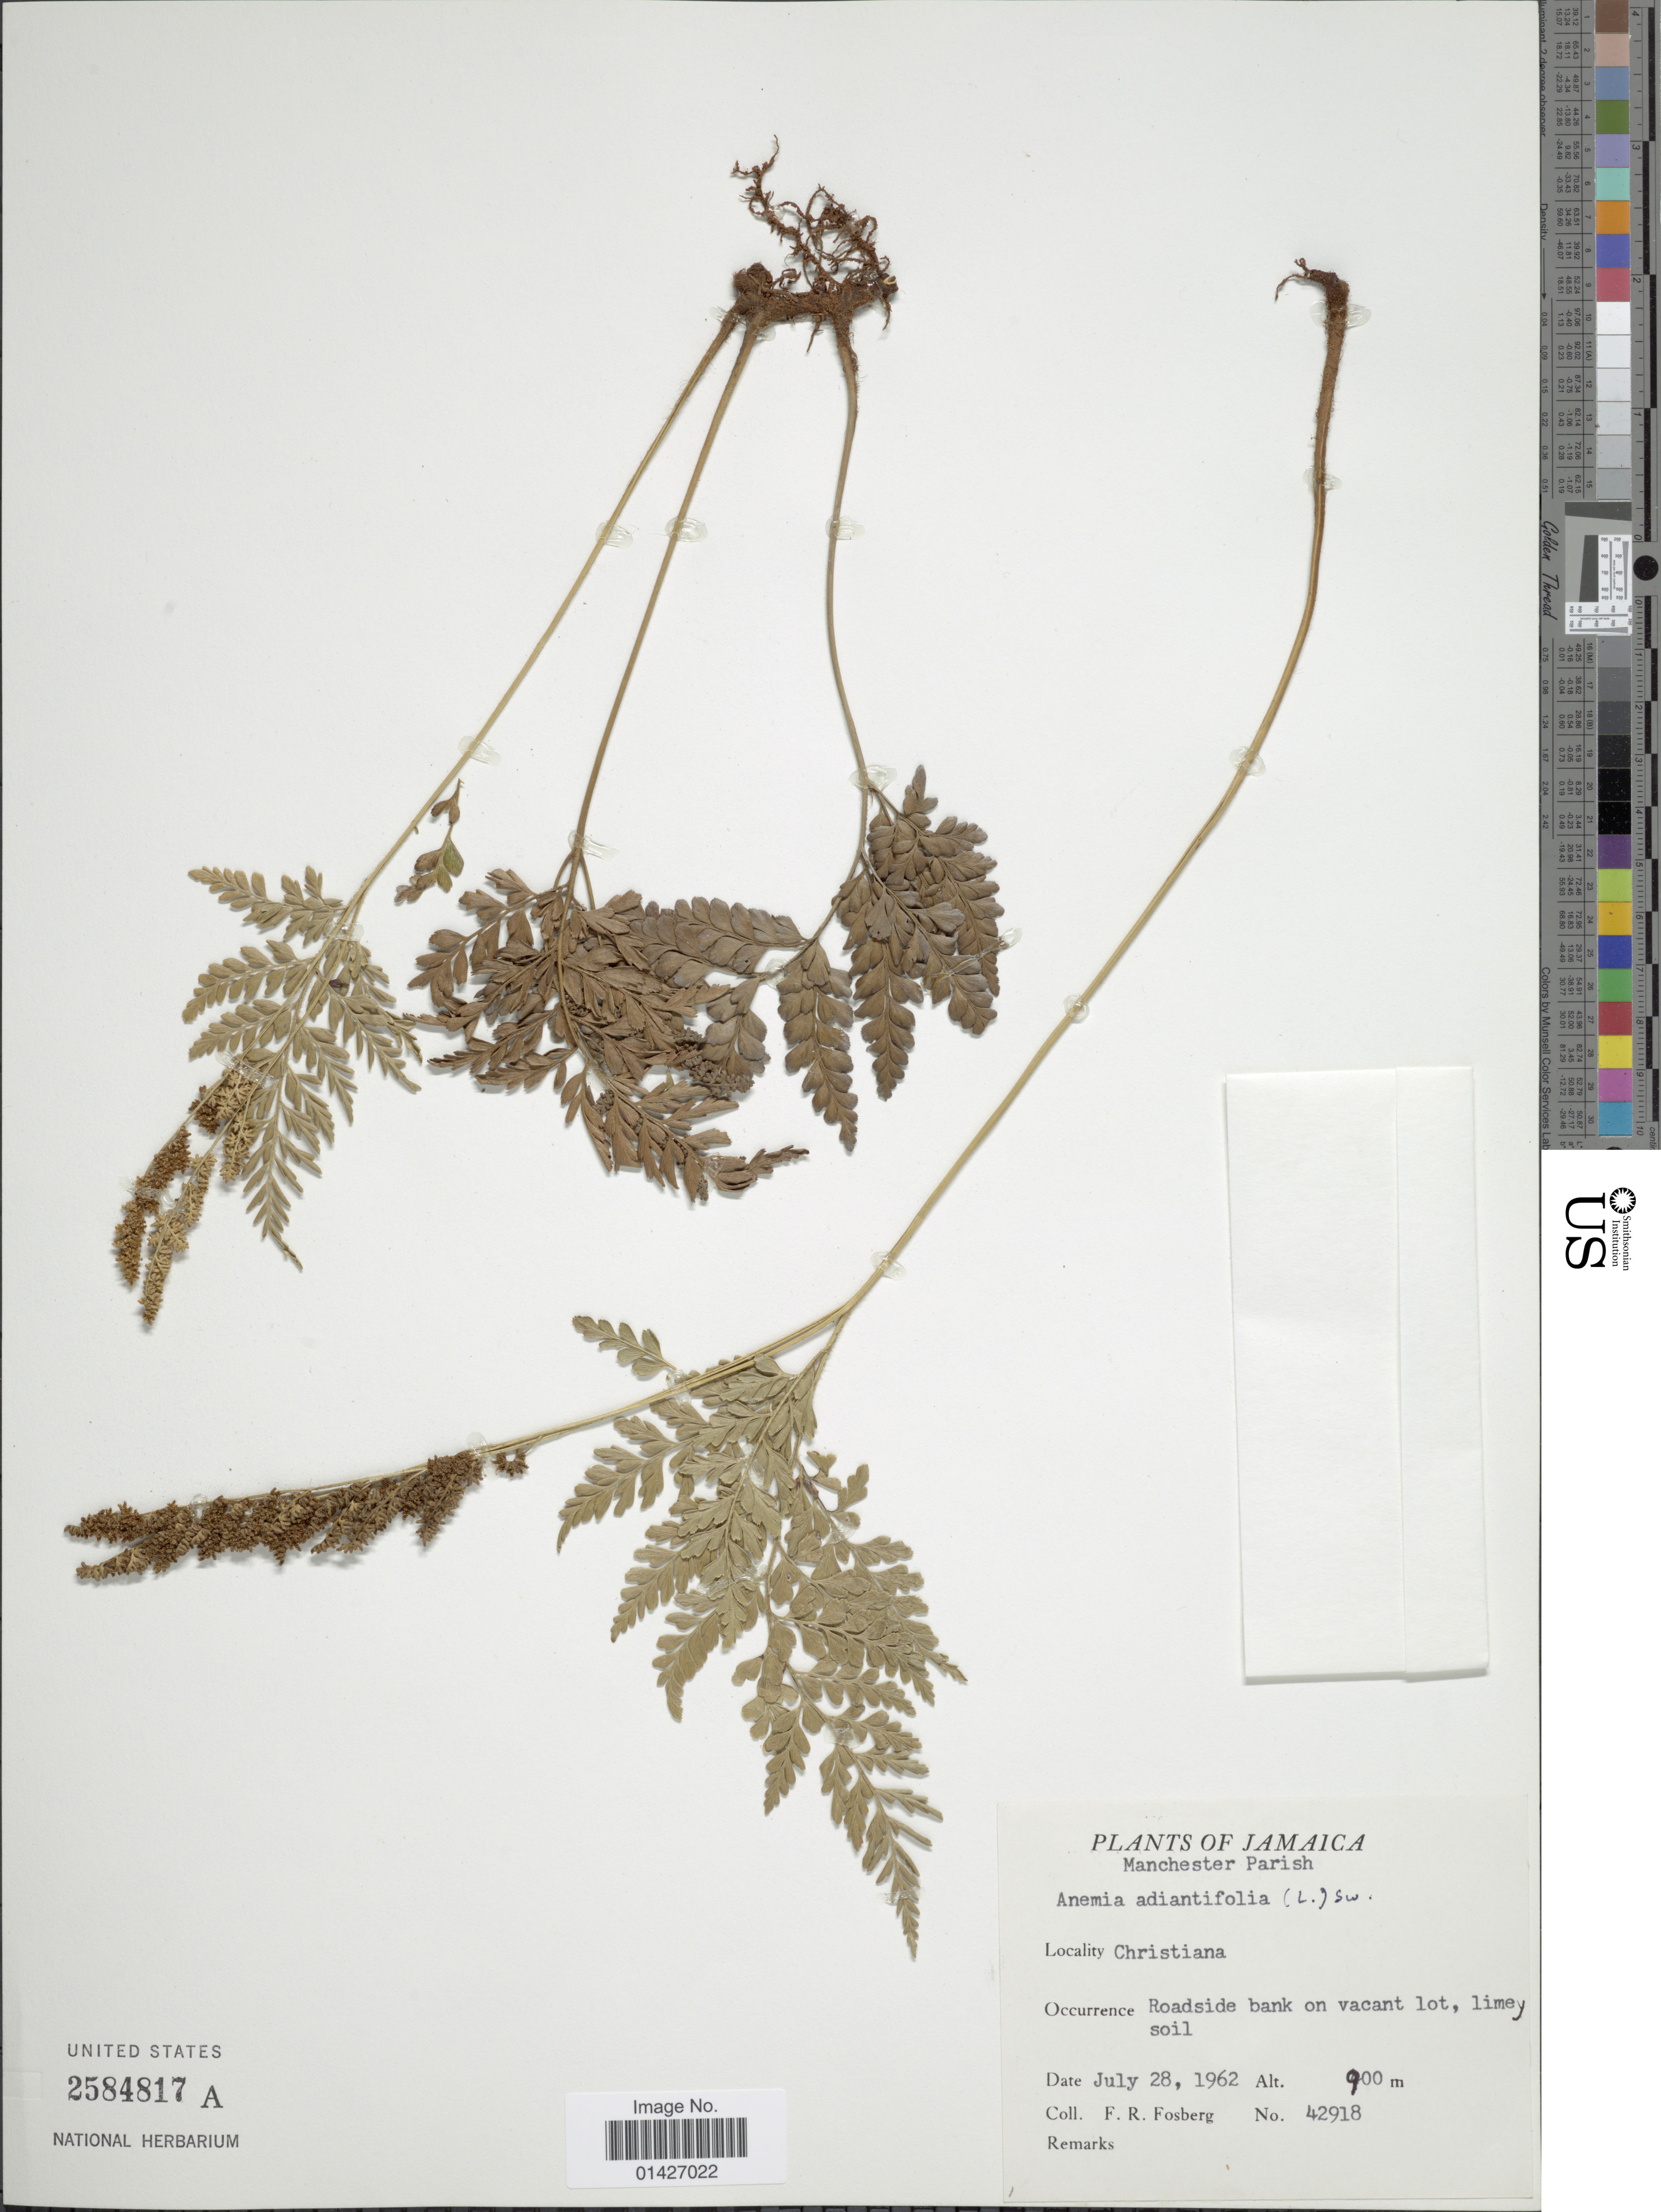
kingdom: Plantae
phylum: Tracheophyta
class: Polypodiopsida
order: Schizaeales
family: Anemiaceae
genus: Anemia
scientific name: Anemia adiantifolia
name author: (L.) Sw.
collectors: F. R. Fosberg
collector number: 42918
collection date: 1962-07-28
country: Jamaica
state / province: Manchester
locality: Manchester Parish. Locality Christiana. Roadside bank on vacant lot, Limey soil.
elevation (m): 900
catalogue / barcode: US 2584817A